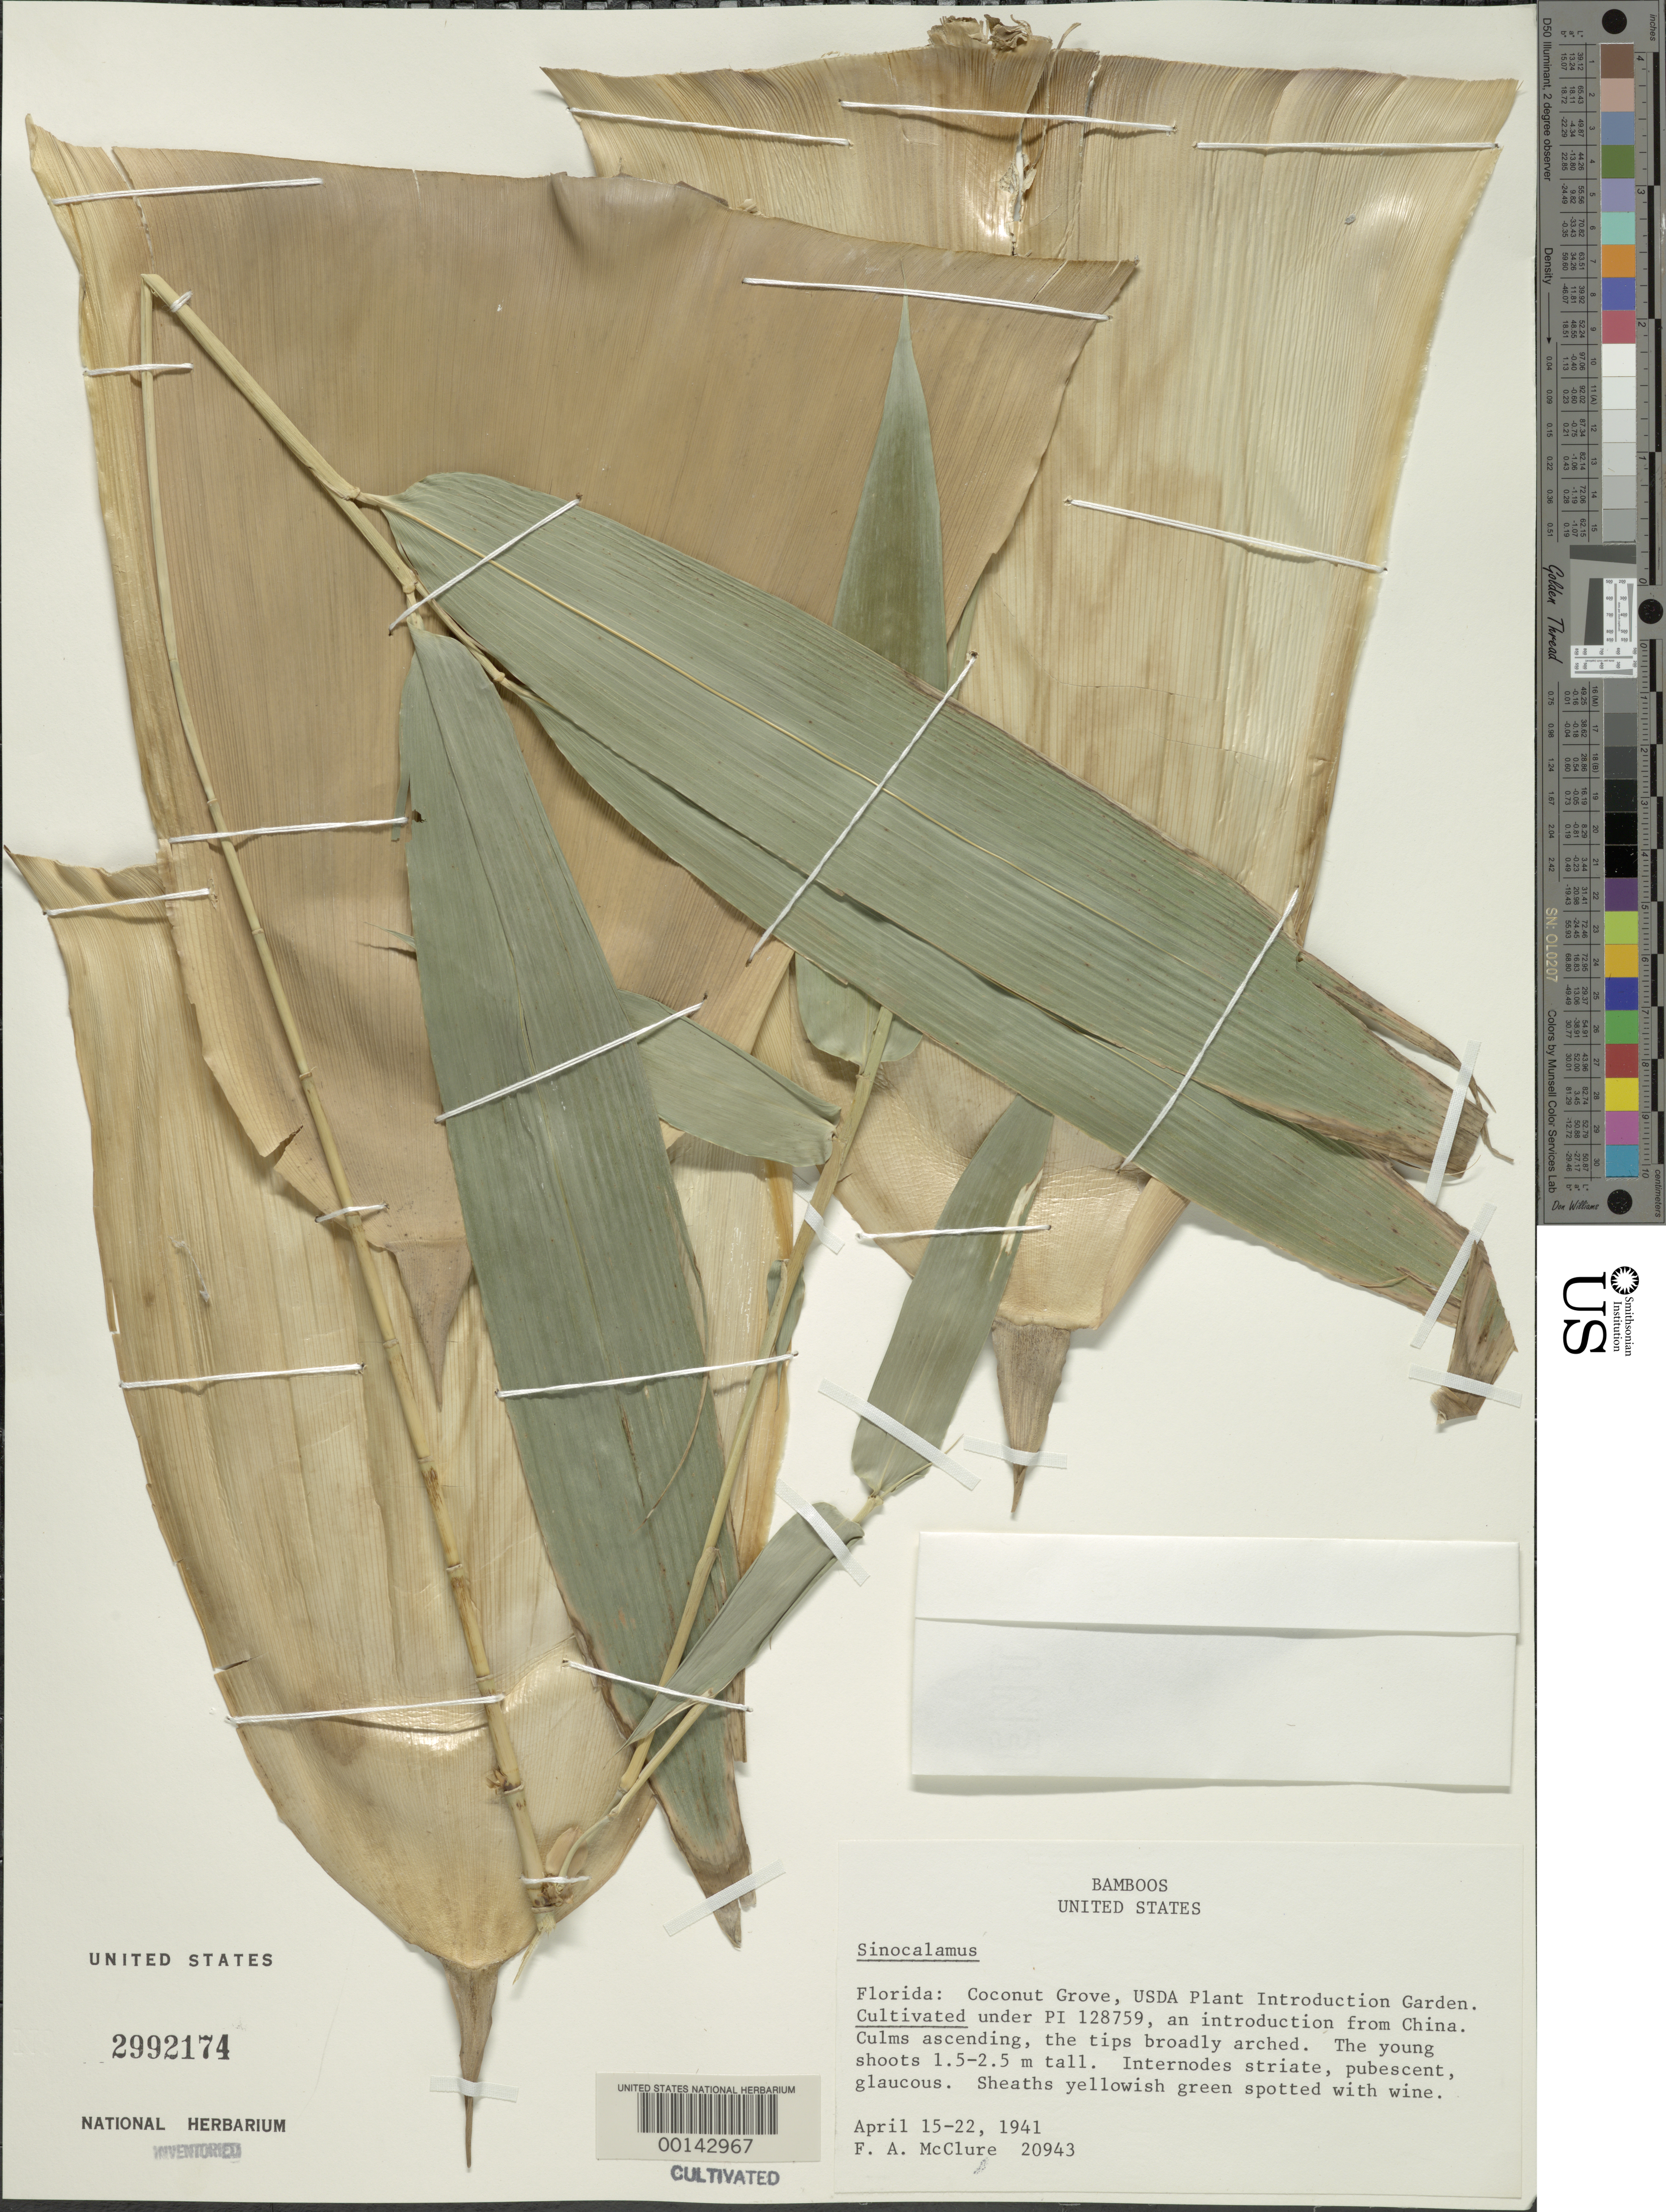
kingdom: Plantae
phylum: Tracheophyta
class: Liliopsida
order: Poales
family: Poaceae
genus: Sinocalamus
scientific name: Sinocalamus sp.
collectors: F. A. McClure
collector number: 20943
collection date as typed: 15 Apr 1941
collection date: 1941-04-15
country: United States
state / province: Florida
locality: Usda pi garden, coconut grove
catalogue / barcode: US 2992174